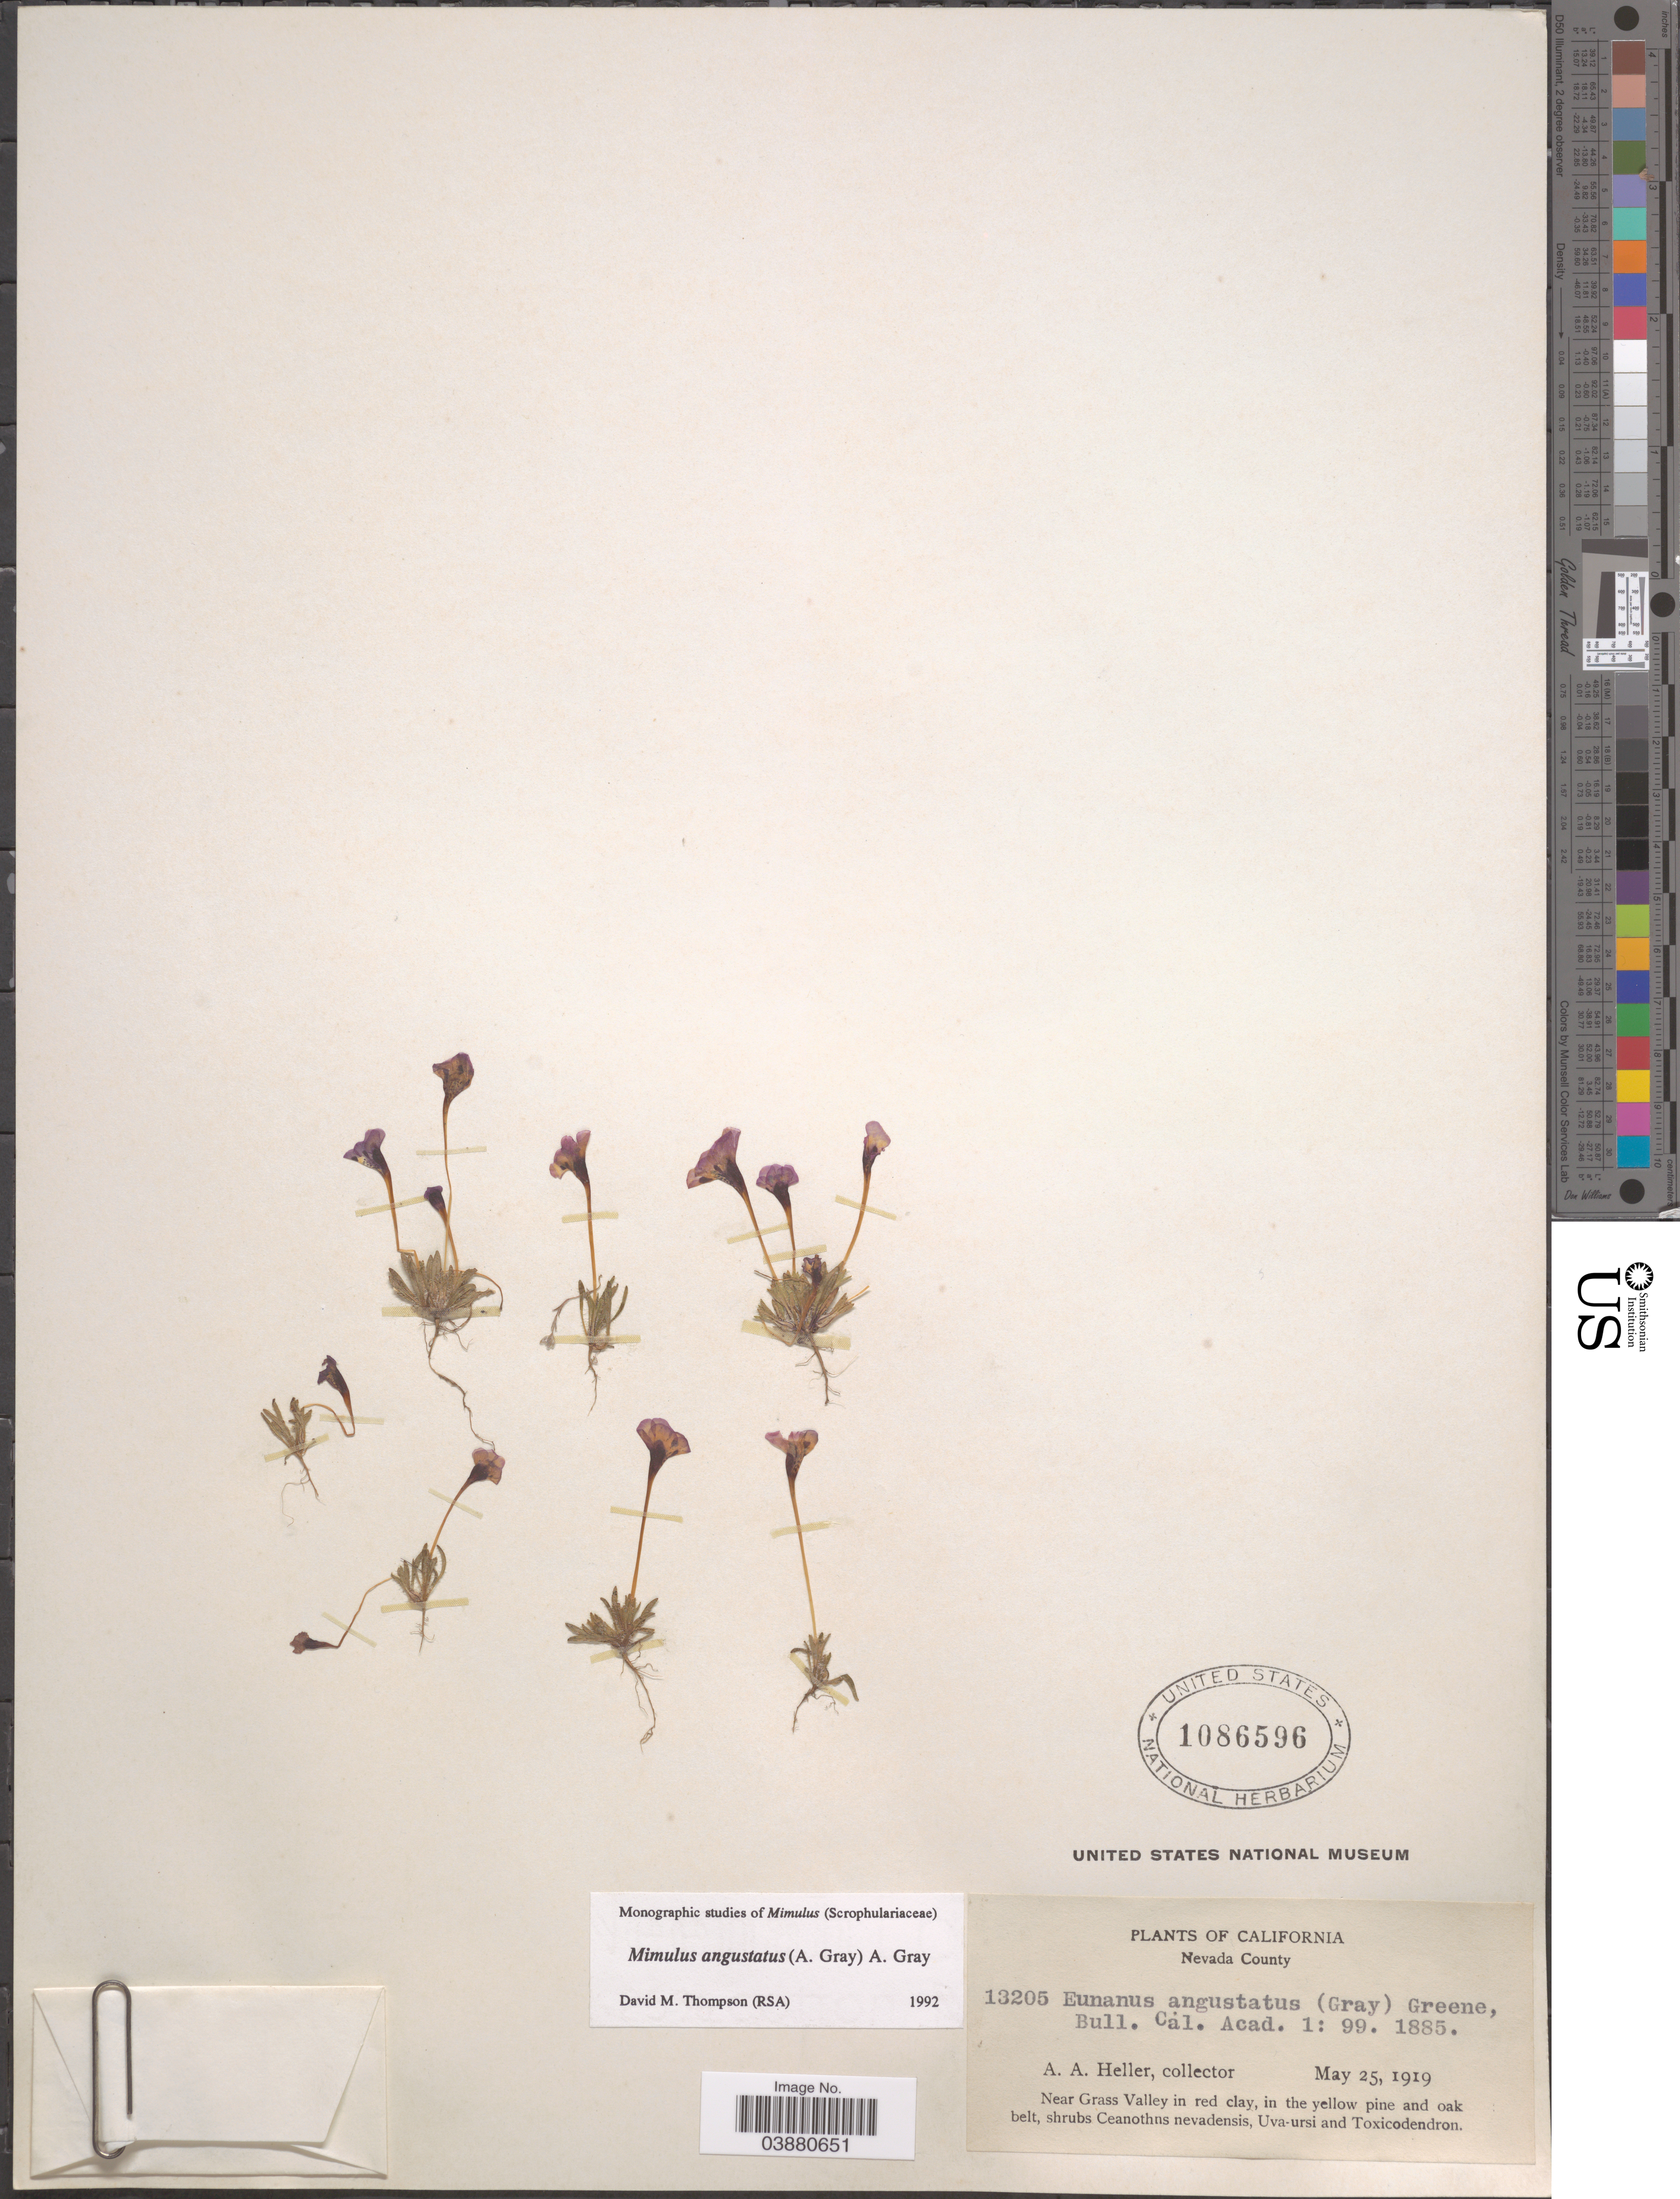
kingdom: Plantae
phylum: Tracheophyta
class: Magnoliopsida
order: Lamiales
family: Phrymaceae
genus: Mimulus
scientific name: Mimulus angustatus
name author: (A. Gray) A. Gray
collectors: A. A. Heller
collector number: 13205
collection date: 1919-05-25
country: United States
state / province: California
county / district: Nevada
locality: Nevada County. Near Grass Valley.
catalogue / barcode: US 1086596